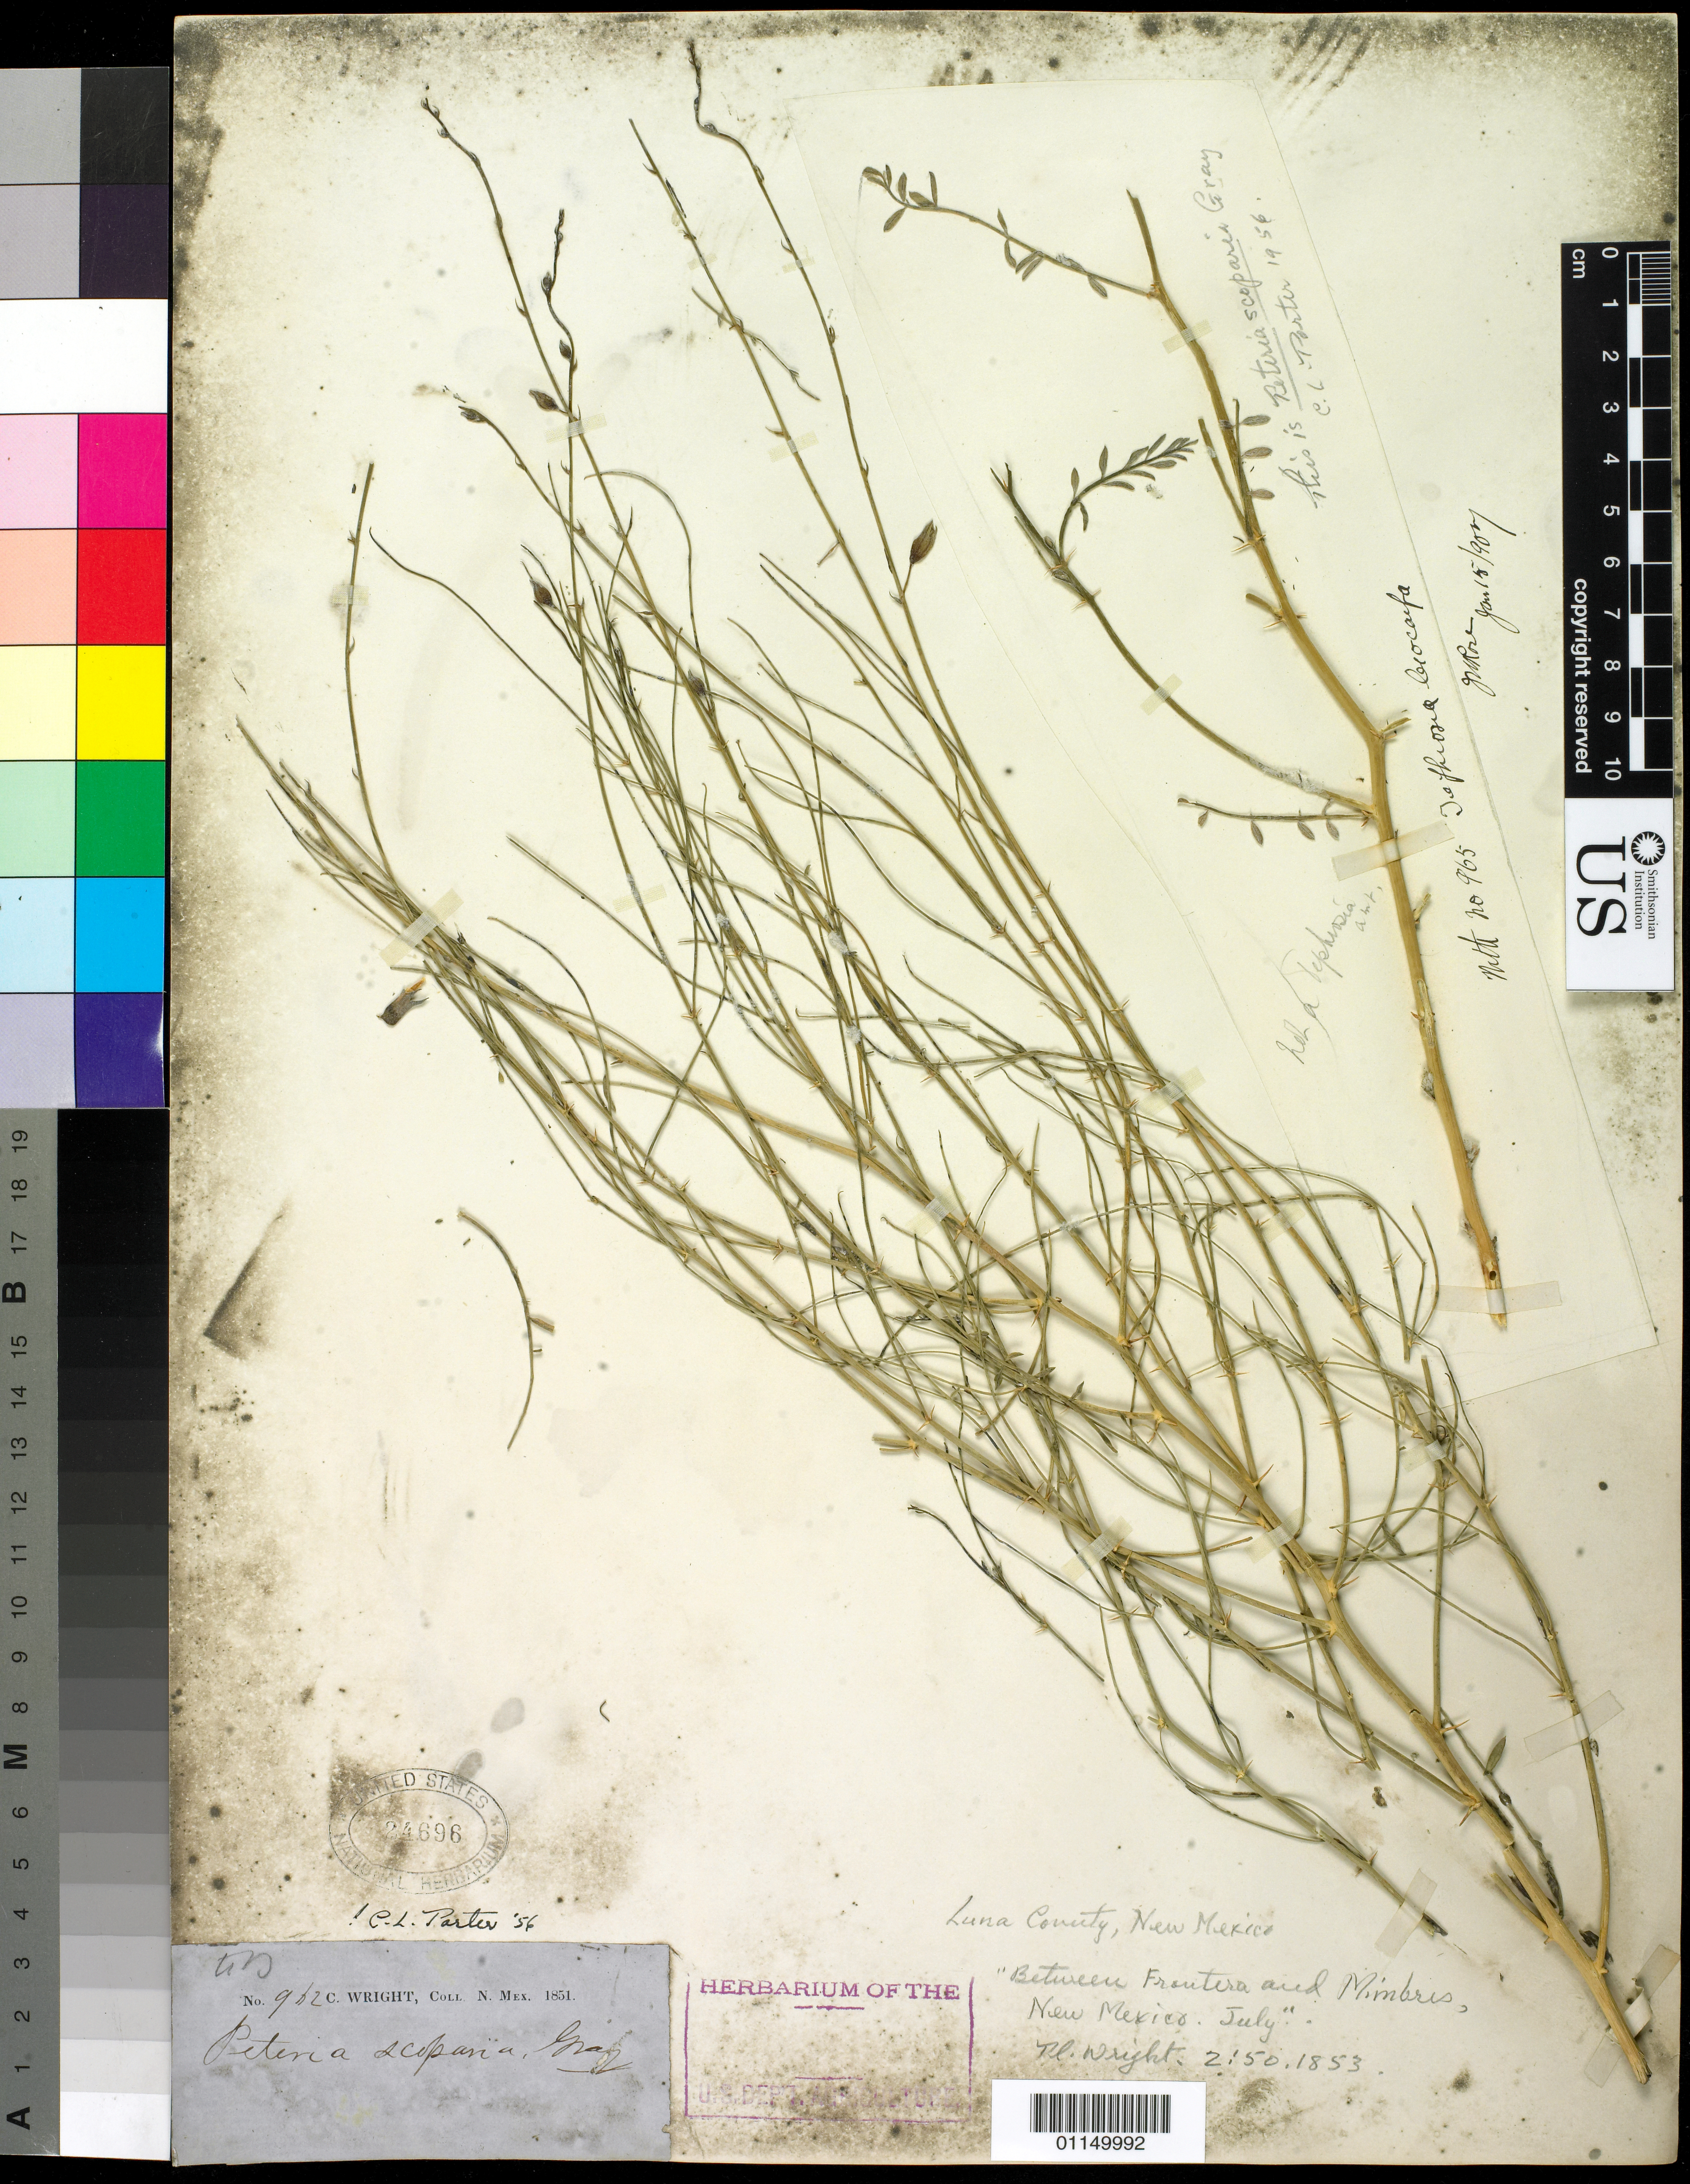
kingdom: Plantae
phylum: Tracheophyta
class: Magnoliopsida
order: Fabales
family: Fabaceae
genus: Peteria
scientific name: Peteria scoparia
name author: A. Gray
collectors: C. Wright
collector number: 962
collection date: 1851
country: United States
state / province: New Mexico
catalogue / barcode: US 24696